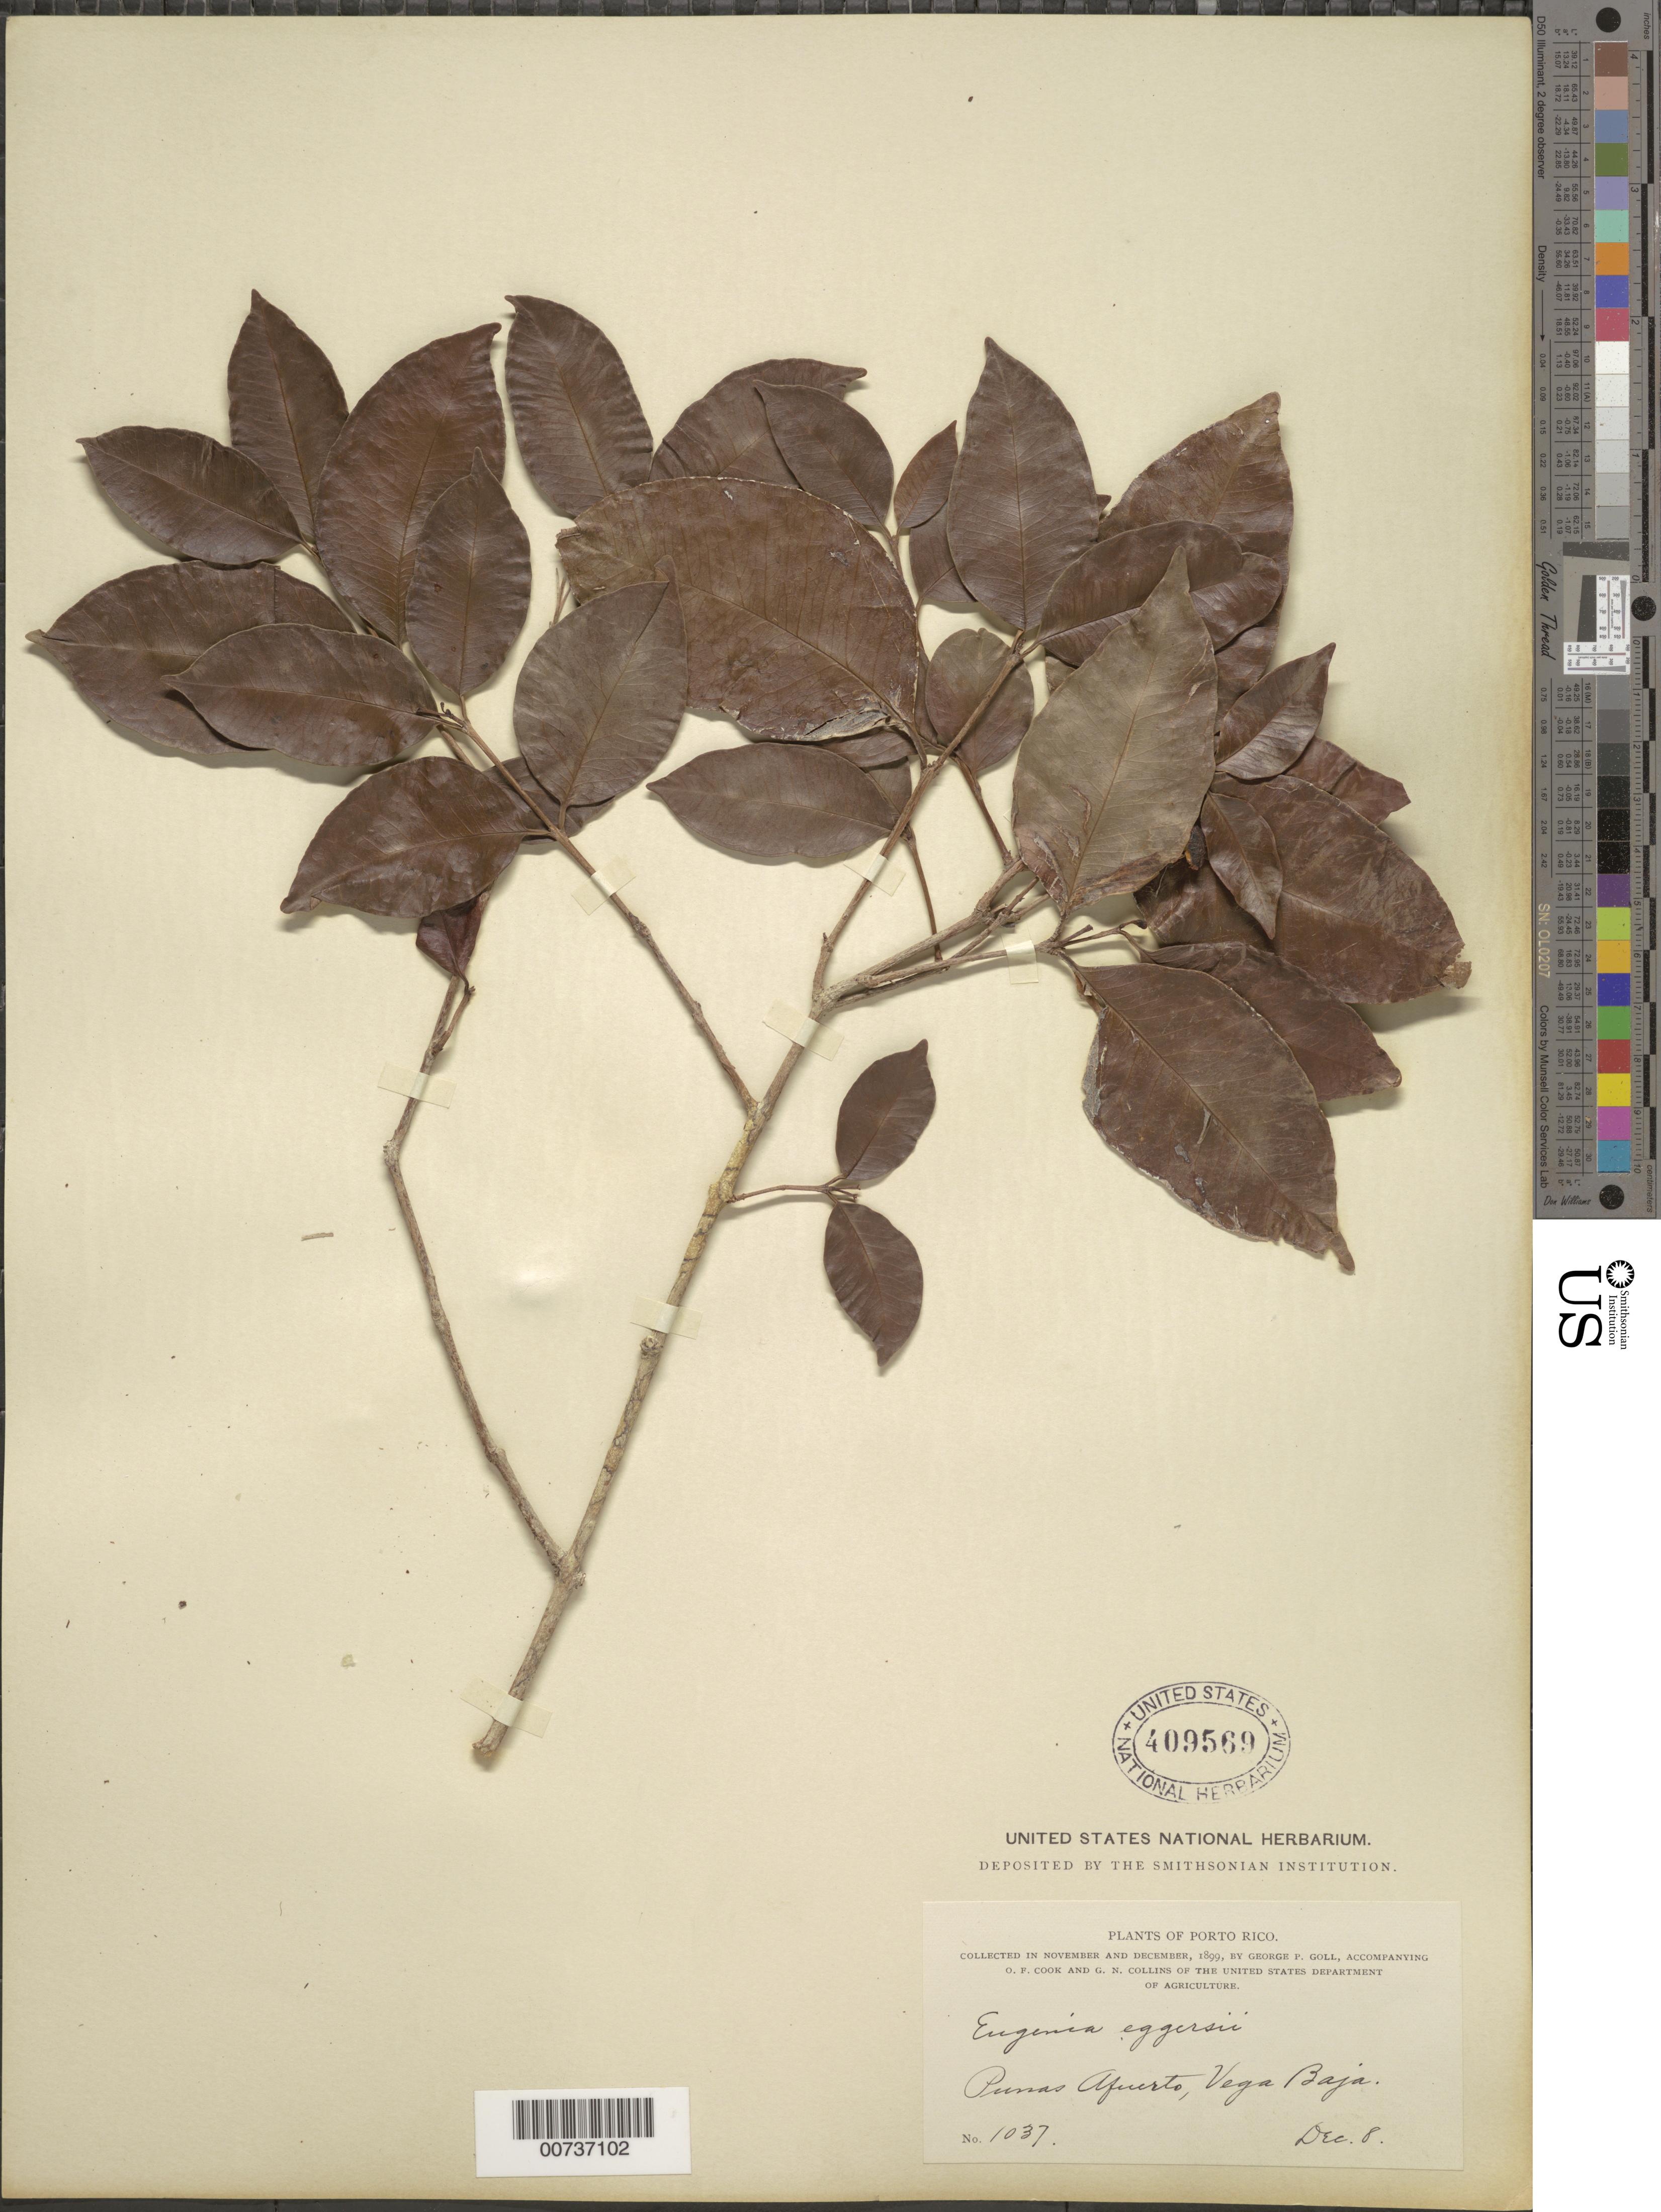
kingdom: Plantae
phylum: Tracheophyta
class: Magnoliopsida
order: Myrtales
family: Myrtaceae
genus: Eugenia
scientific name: Eugenia eggersii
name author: Kiaersk.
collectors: G. Goll, O. F. Cook & G. N. Collins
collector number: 1037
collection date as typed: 08 Dec 1899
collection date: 1899-12-08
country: Puerto Rico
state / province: Vega Baja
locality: Punas Afuerto, Vega Baja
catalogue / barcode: US 409569